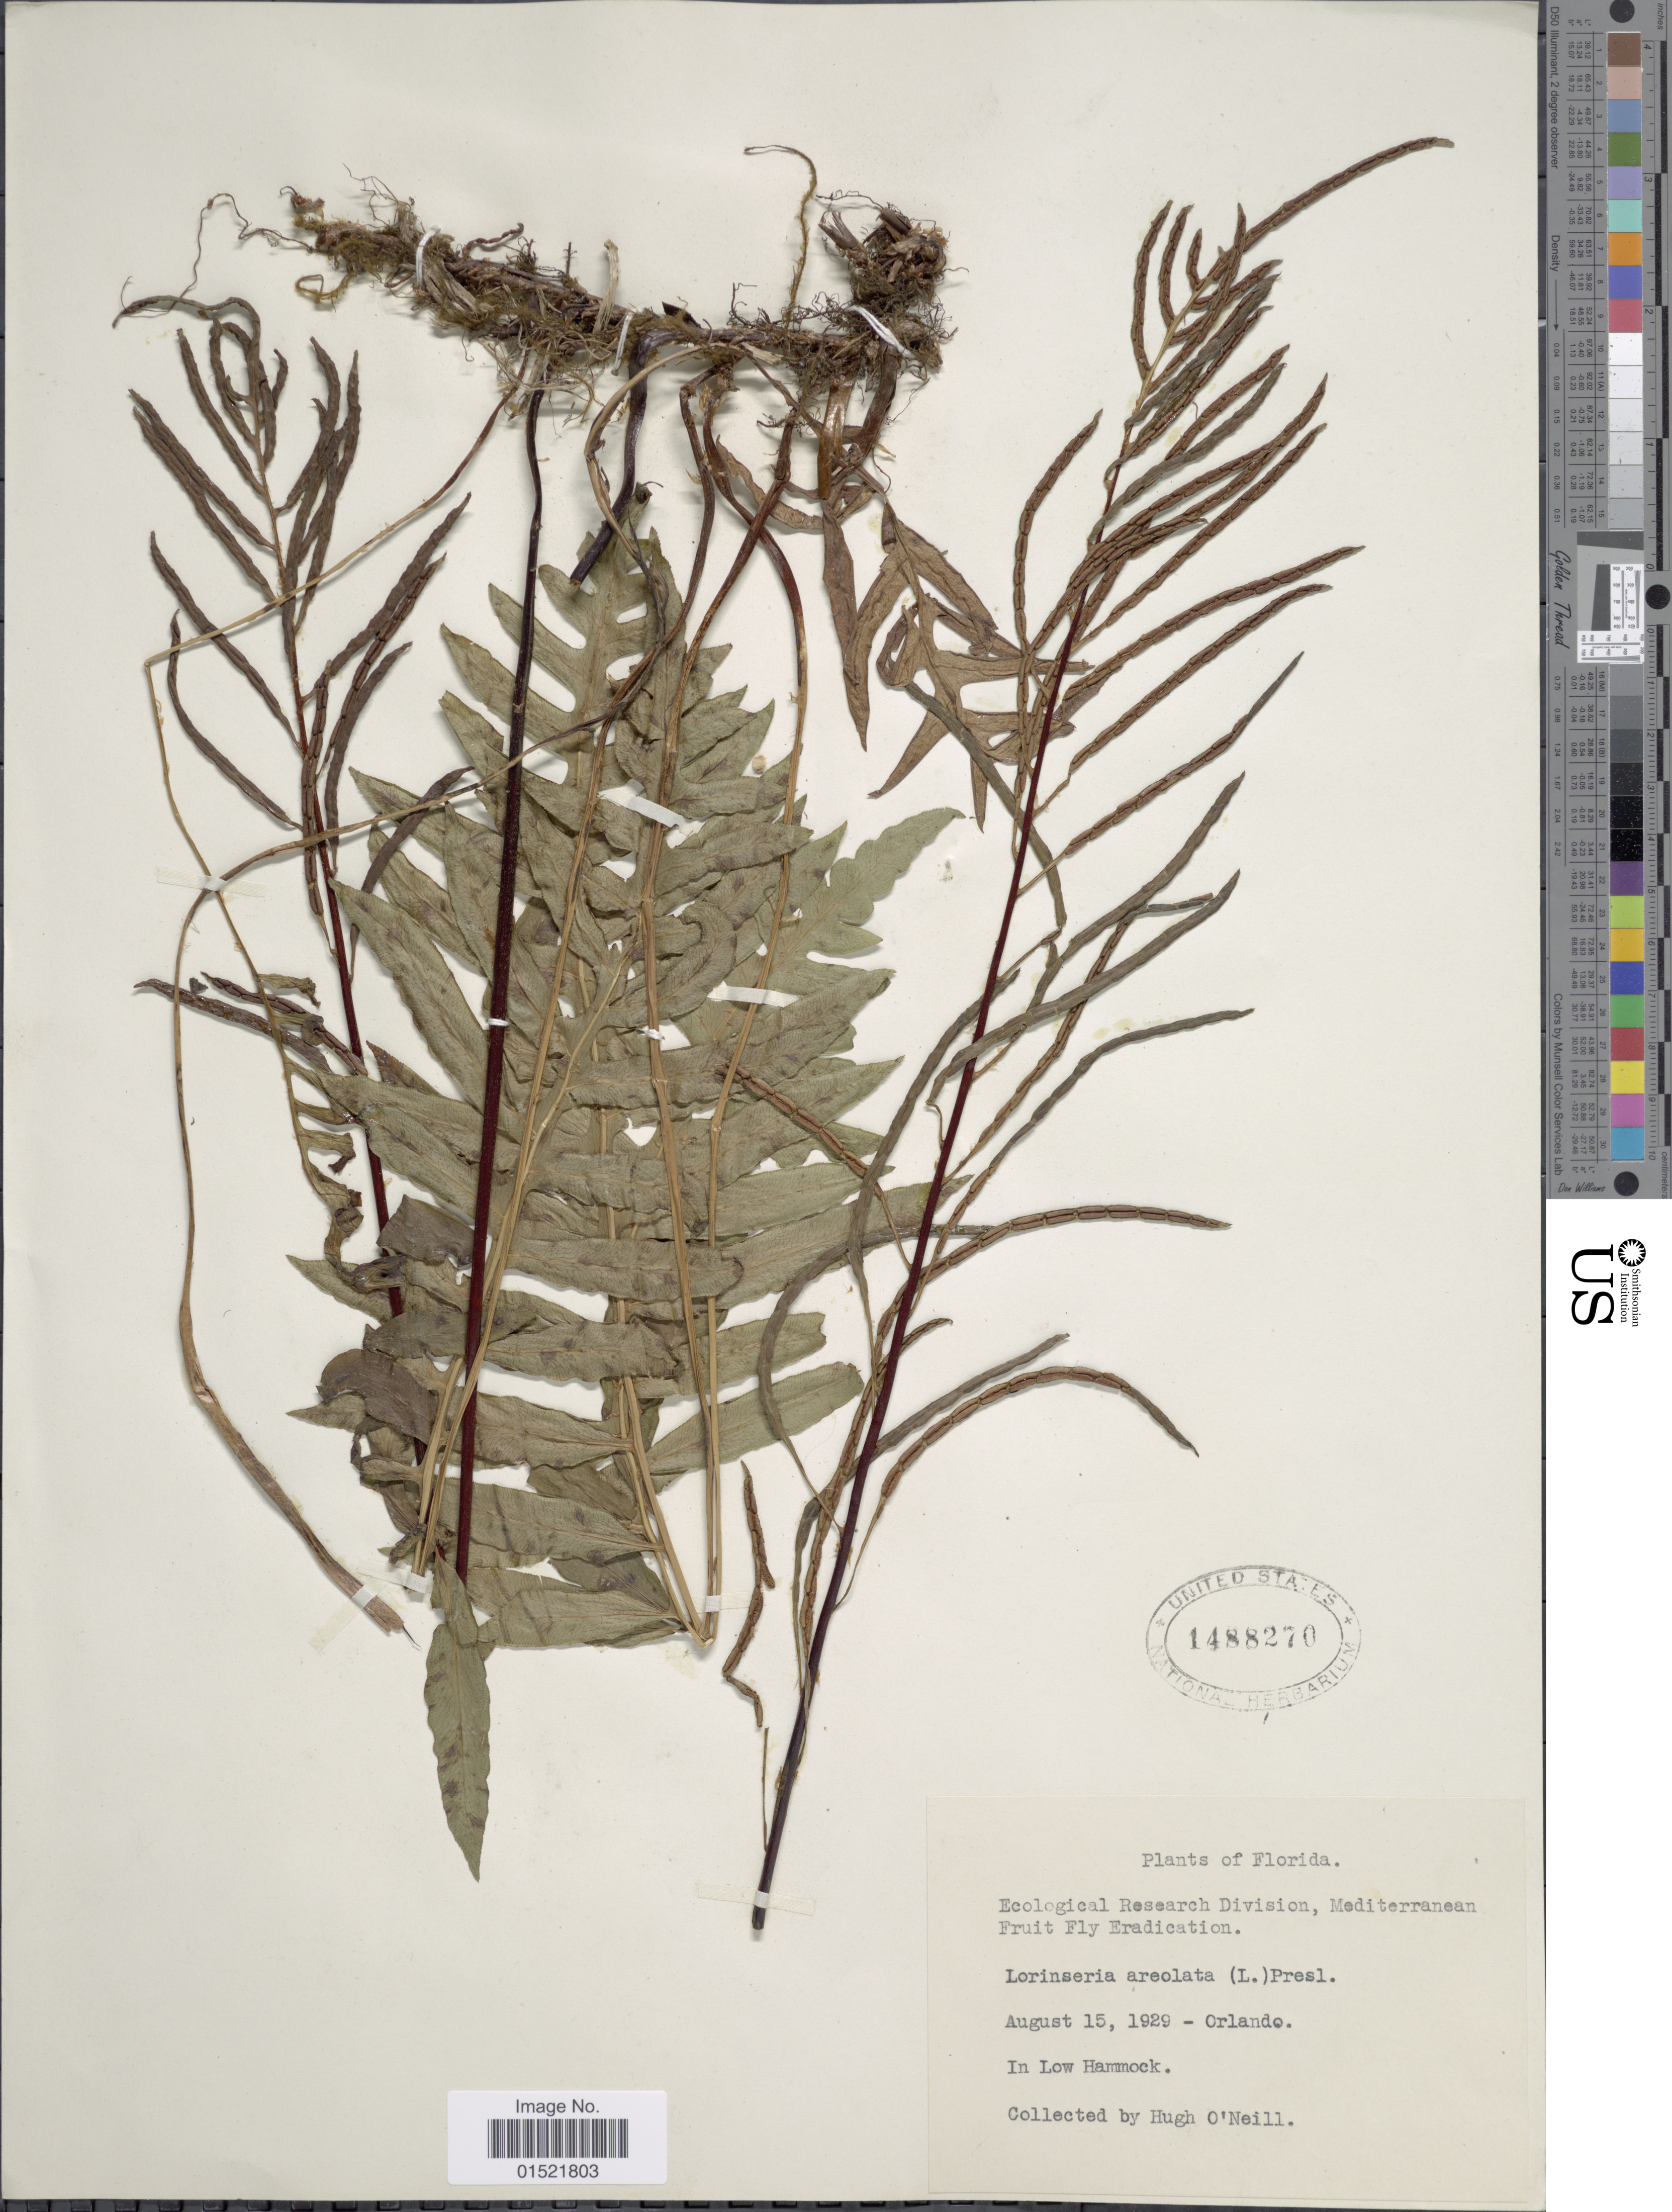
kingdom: Plantae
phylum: Tracheophyta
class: Polypodiopsida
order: Polypodiales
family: Blechnaceae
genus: Woodwardia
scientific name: Woodwardia areolata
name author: (L.) T. Moore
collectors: H. O'Neill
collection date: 1929-08-15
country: United States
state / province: Florida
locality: Orlando, In Low Hammock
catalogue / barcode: US 1488270